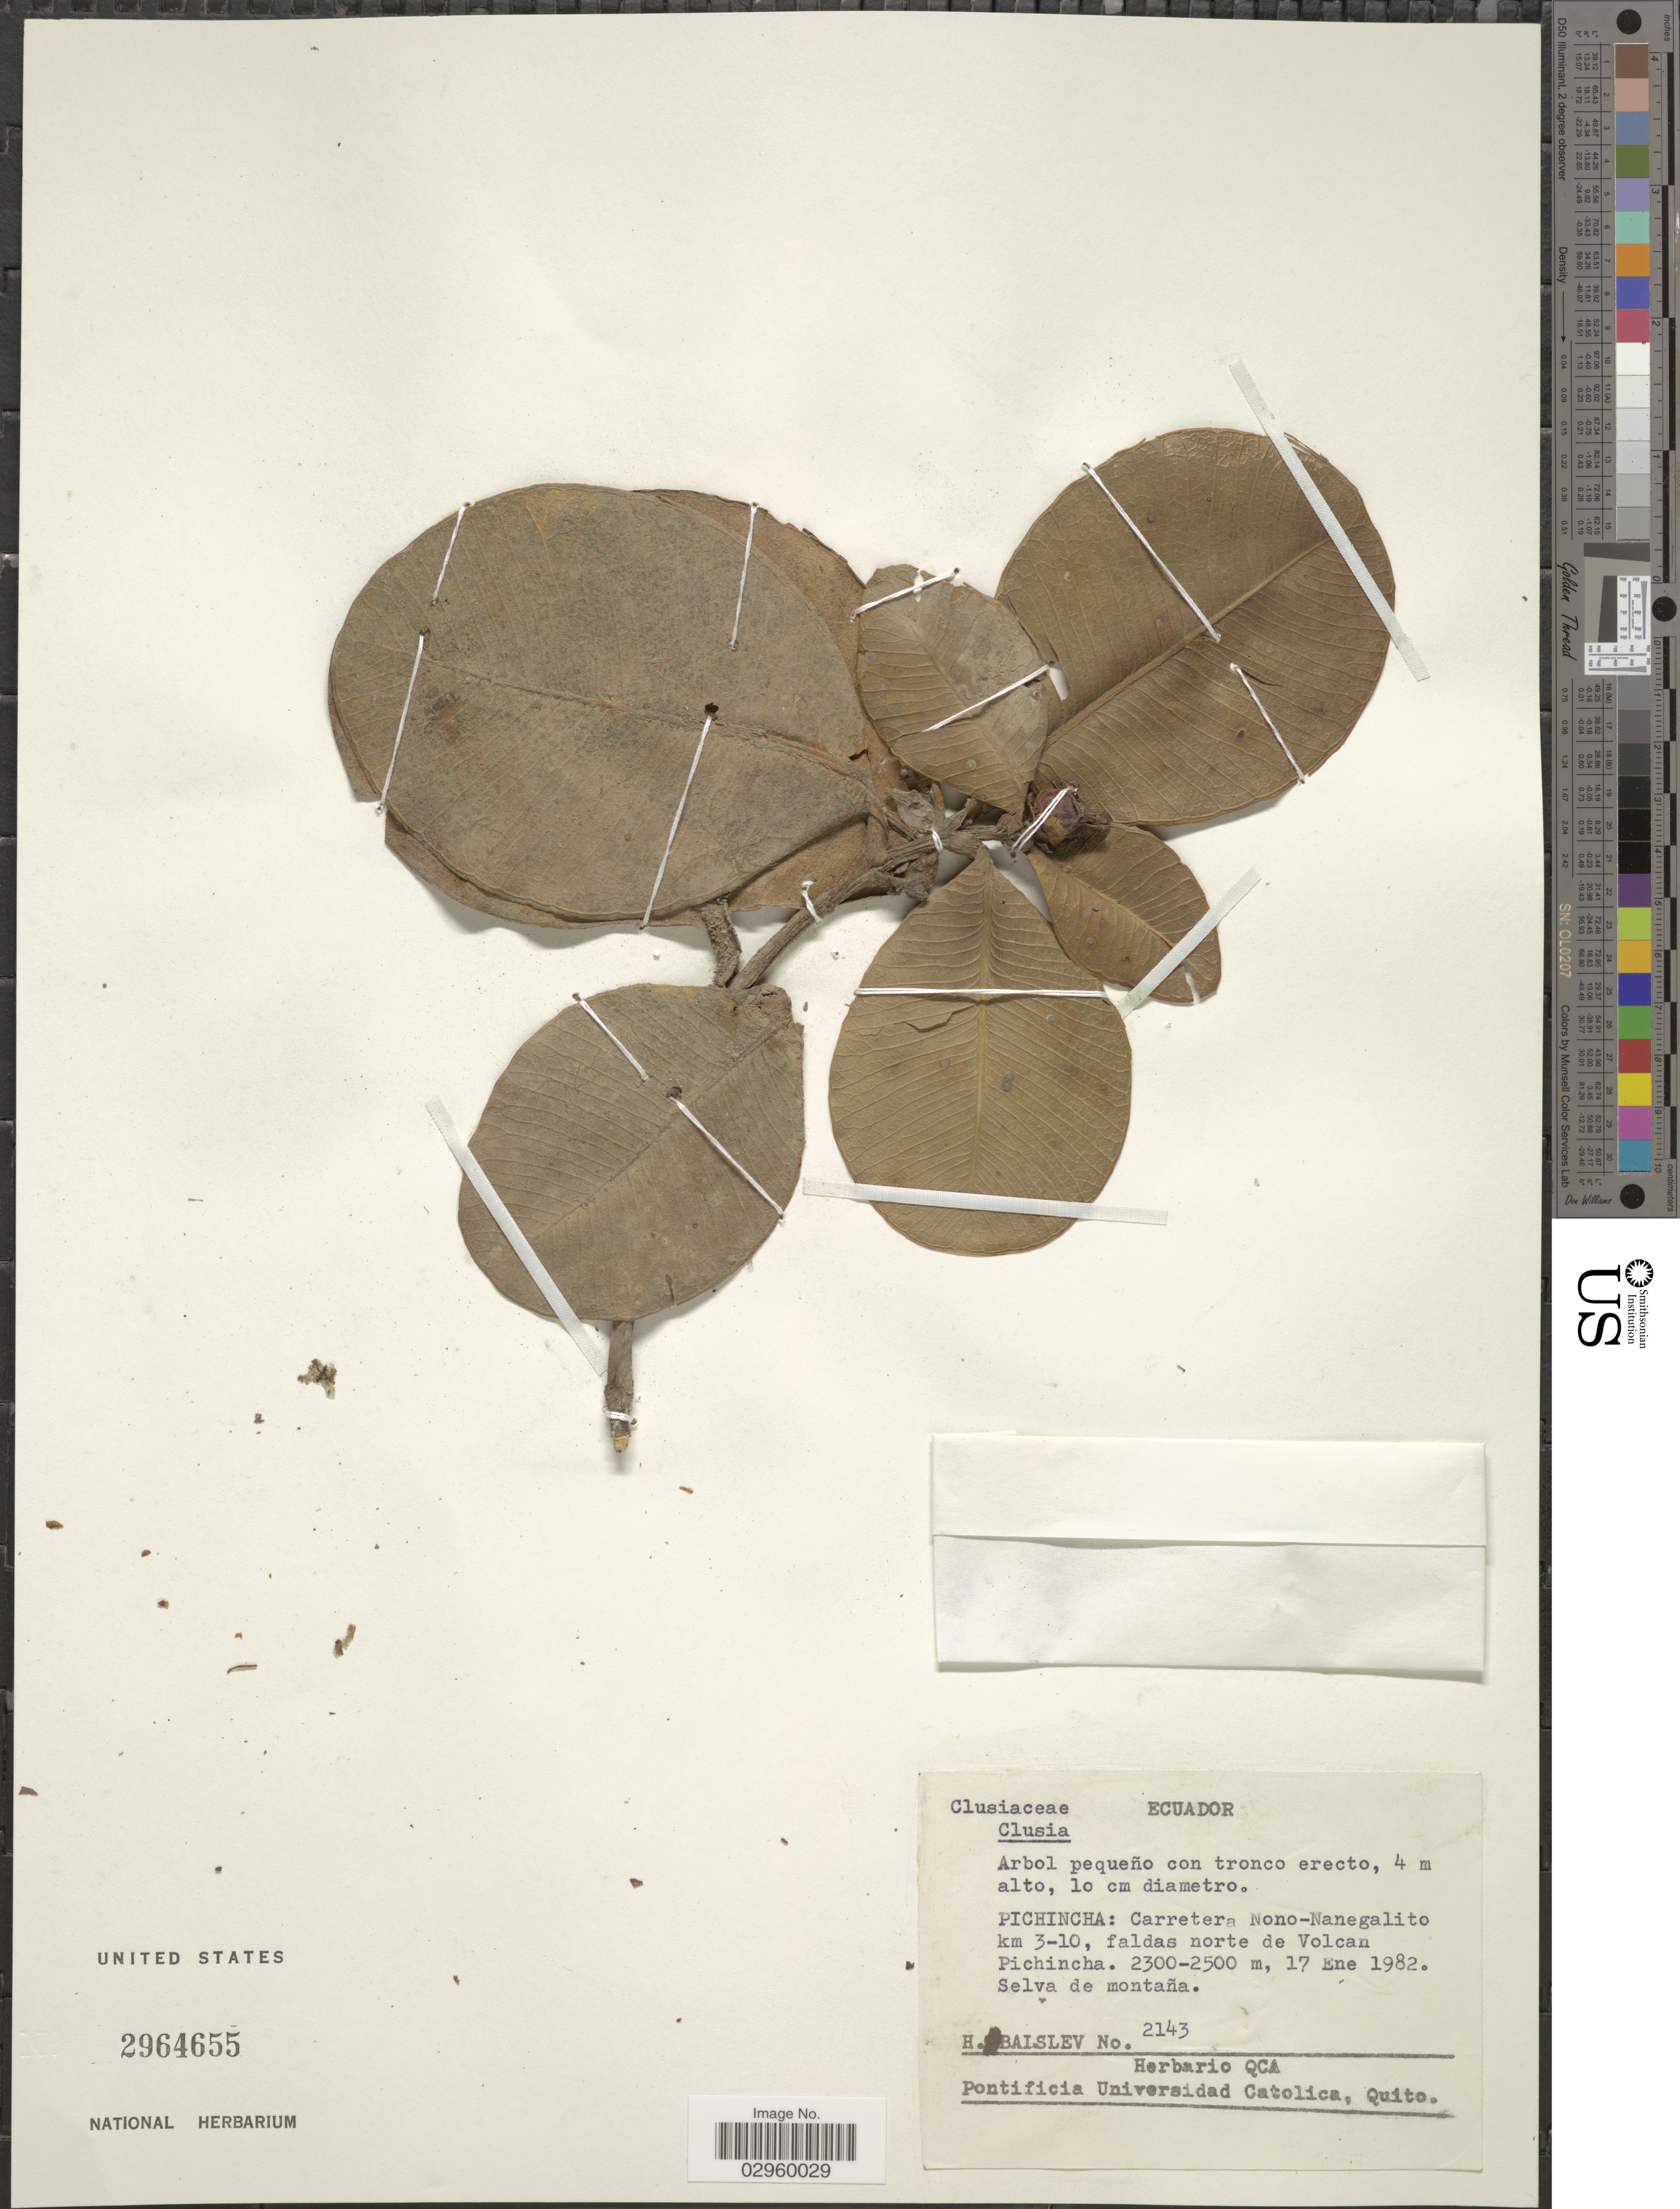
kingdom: Plantae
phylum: Tracheophyta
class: Magnoliopsida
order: Malpighiales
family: Clusiaceae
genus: Clusia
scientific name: Clusia sp.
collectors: H. Balslev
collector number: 2143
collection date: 1982-01-17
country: Ecuador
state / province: Pichincha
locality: Carretera Nono-Nanegalito km 3-10, faldas norte de Volcan Pichincha.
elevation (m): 2300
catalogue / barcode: US 2964655